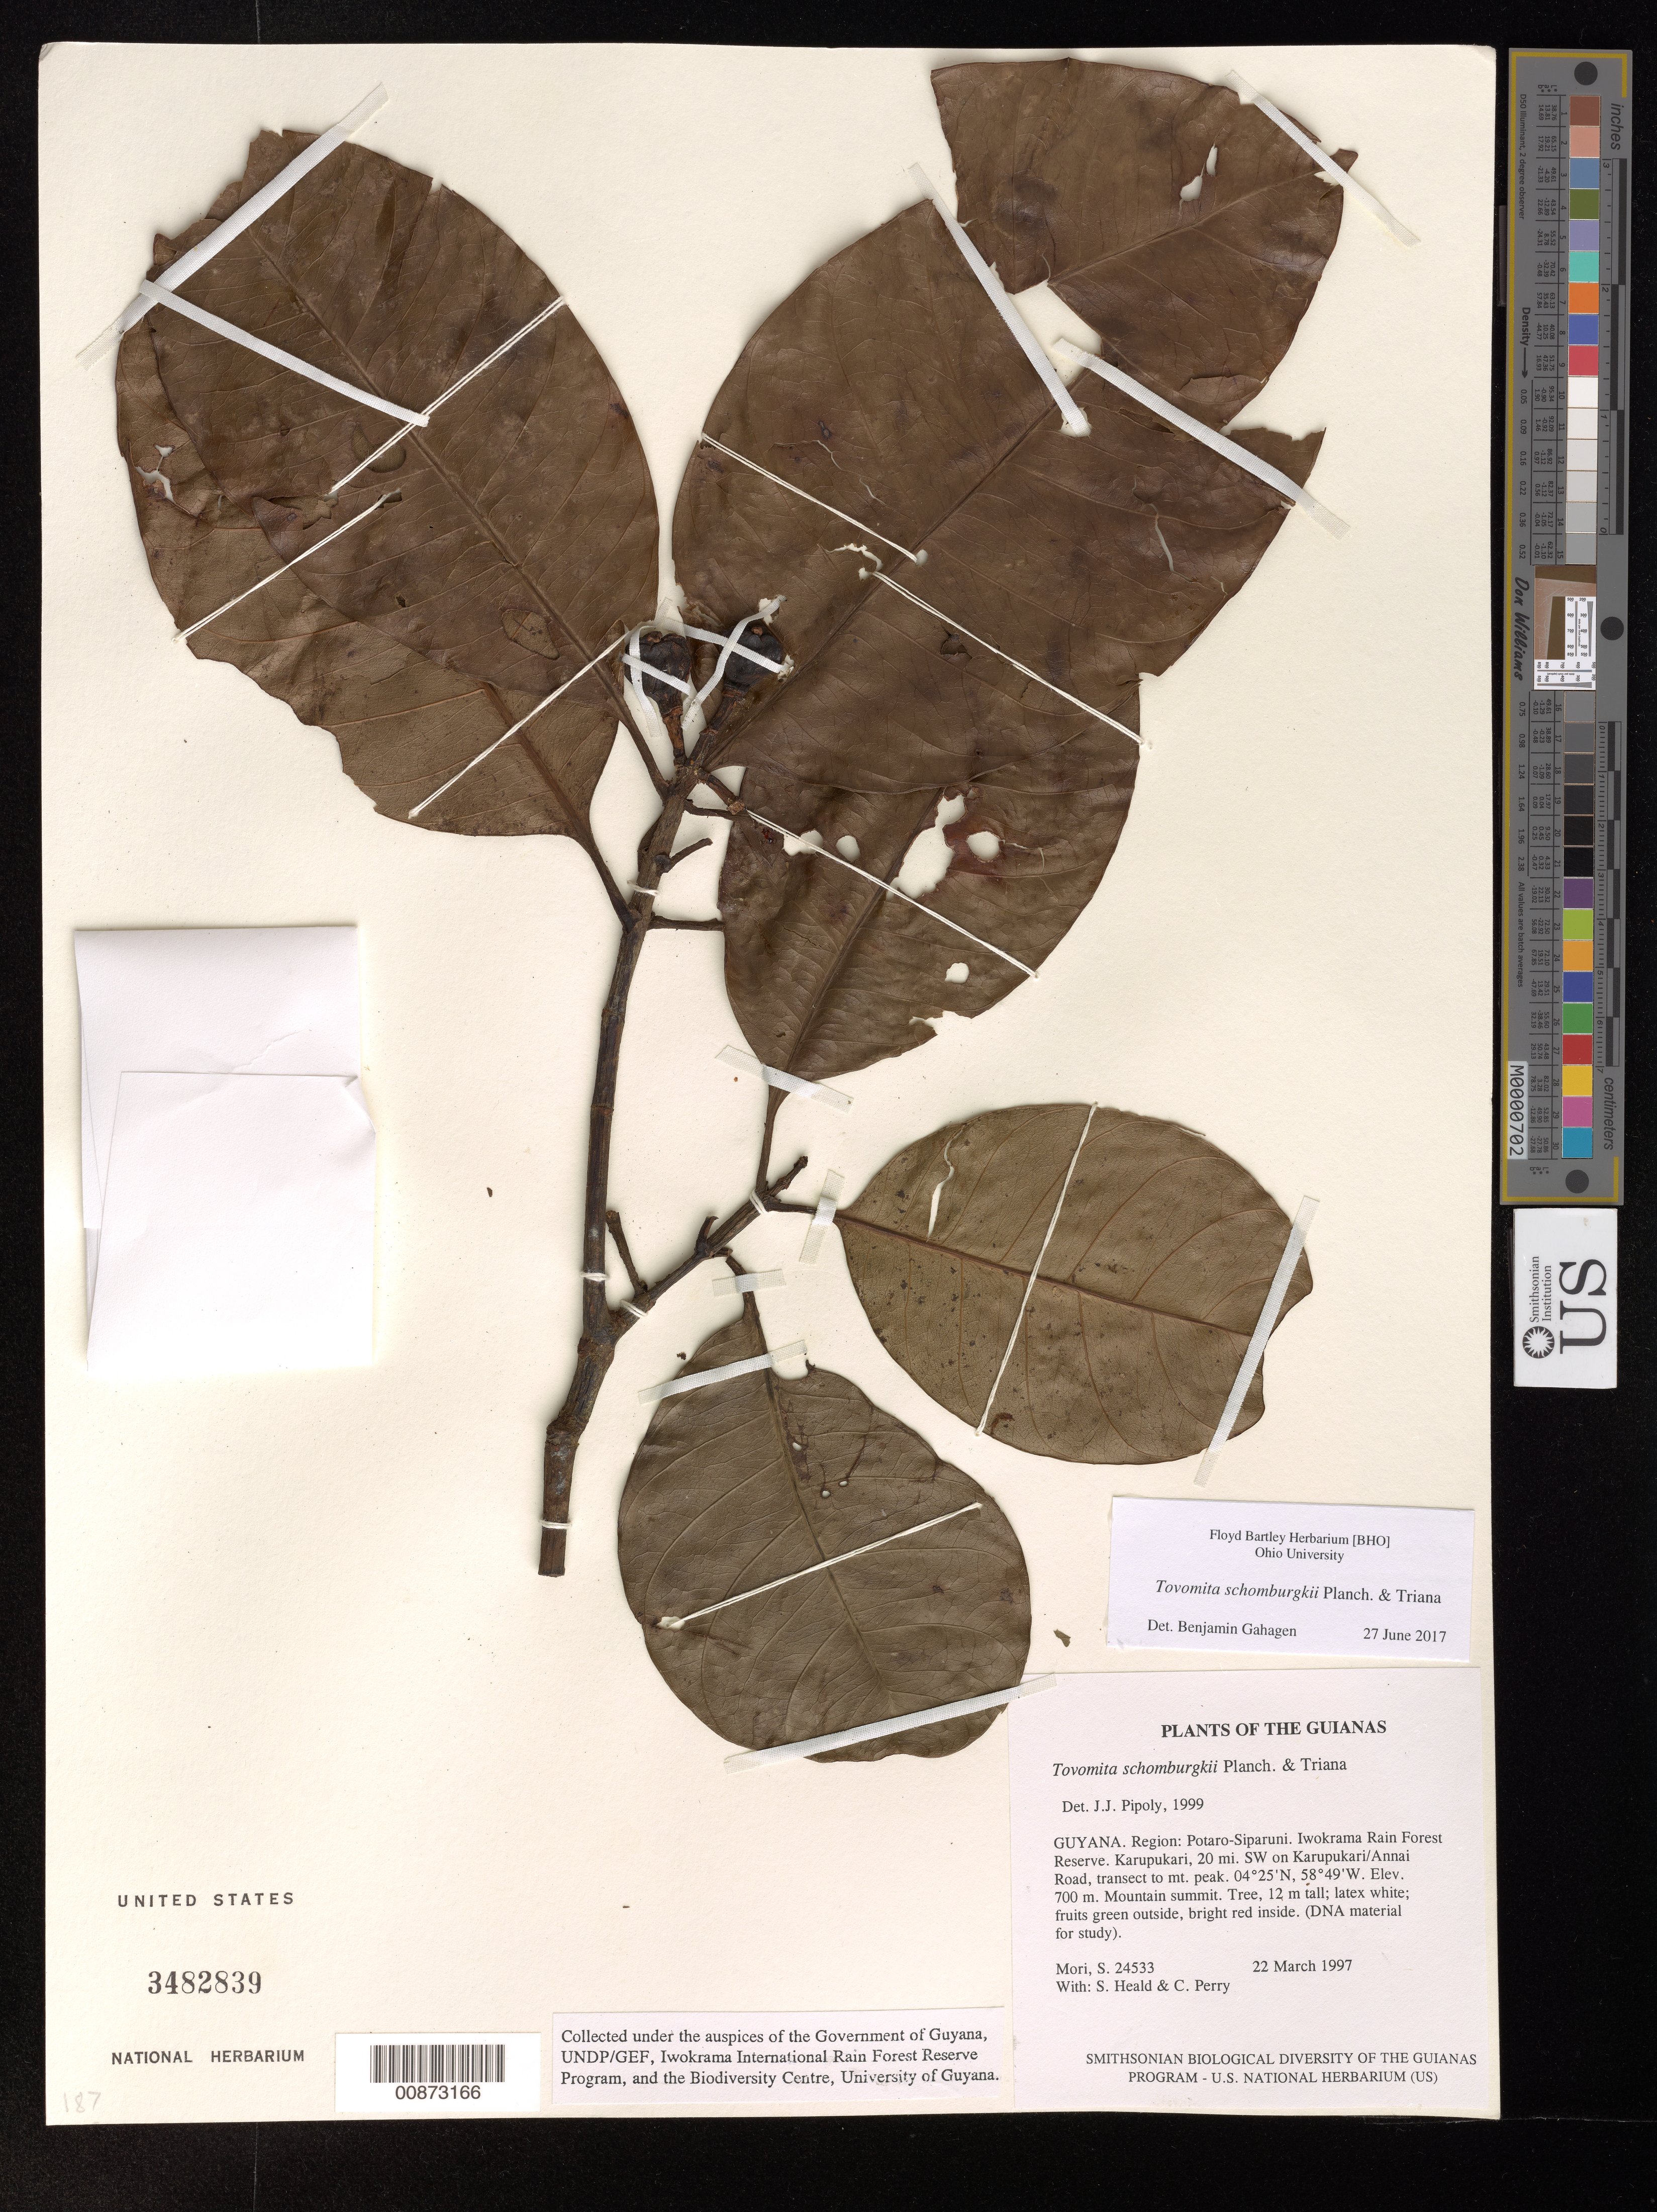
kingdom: Plantae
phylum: Tracheophyta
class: Magnoliopsida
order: Malpighiales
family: Clusiaceae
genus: Tovomita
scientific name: Tovomita schomburgkii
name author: Planch. & Triana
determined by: Pipoly, J. J., III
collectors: S. Mori, S. Heald & C. Perry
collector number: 24533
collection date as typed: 22 March 1997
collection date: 1997-03-22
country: Guyana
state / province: Potaro-Siparuni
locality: Iwokrama Rain Forest Reserve. Karupukari, 20 mi. SW on Karupukari/Annai Road, transect to mt. peak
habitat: Mountain summit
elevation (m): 700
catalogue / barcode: US 3482839